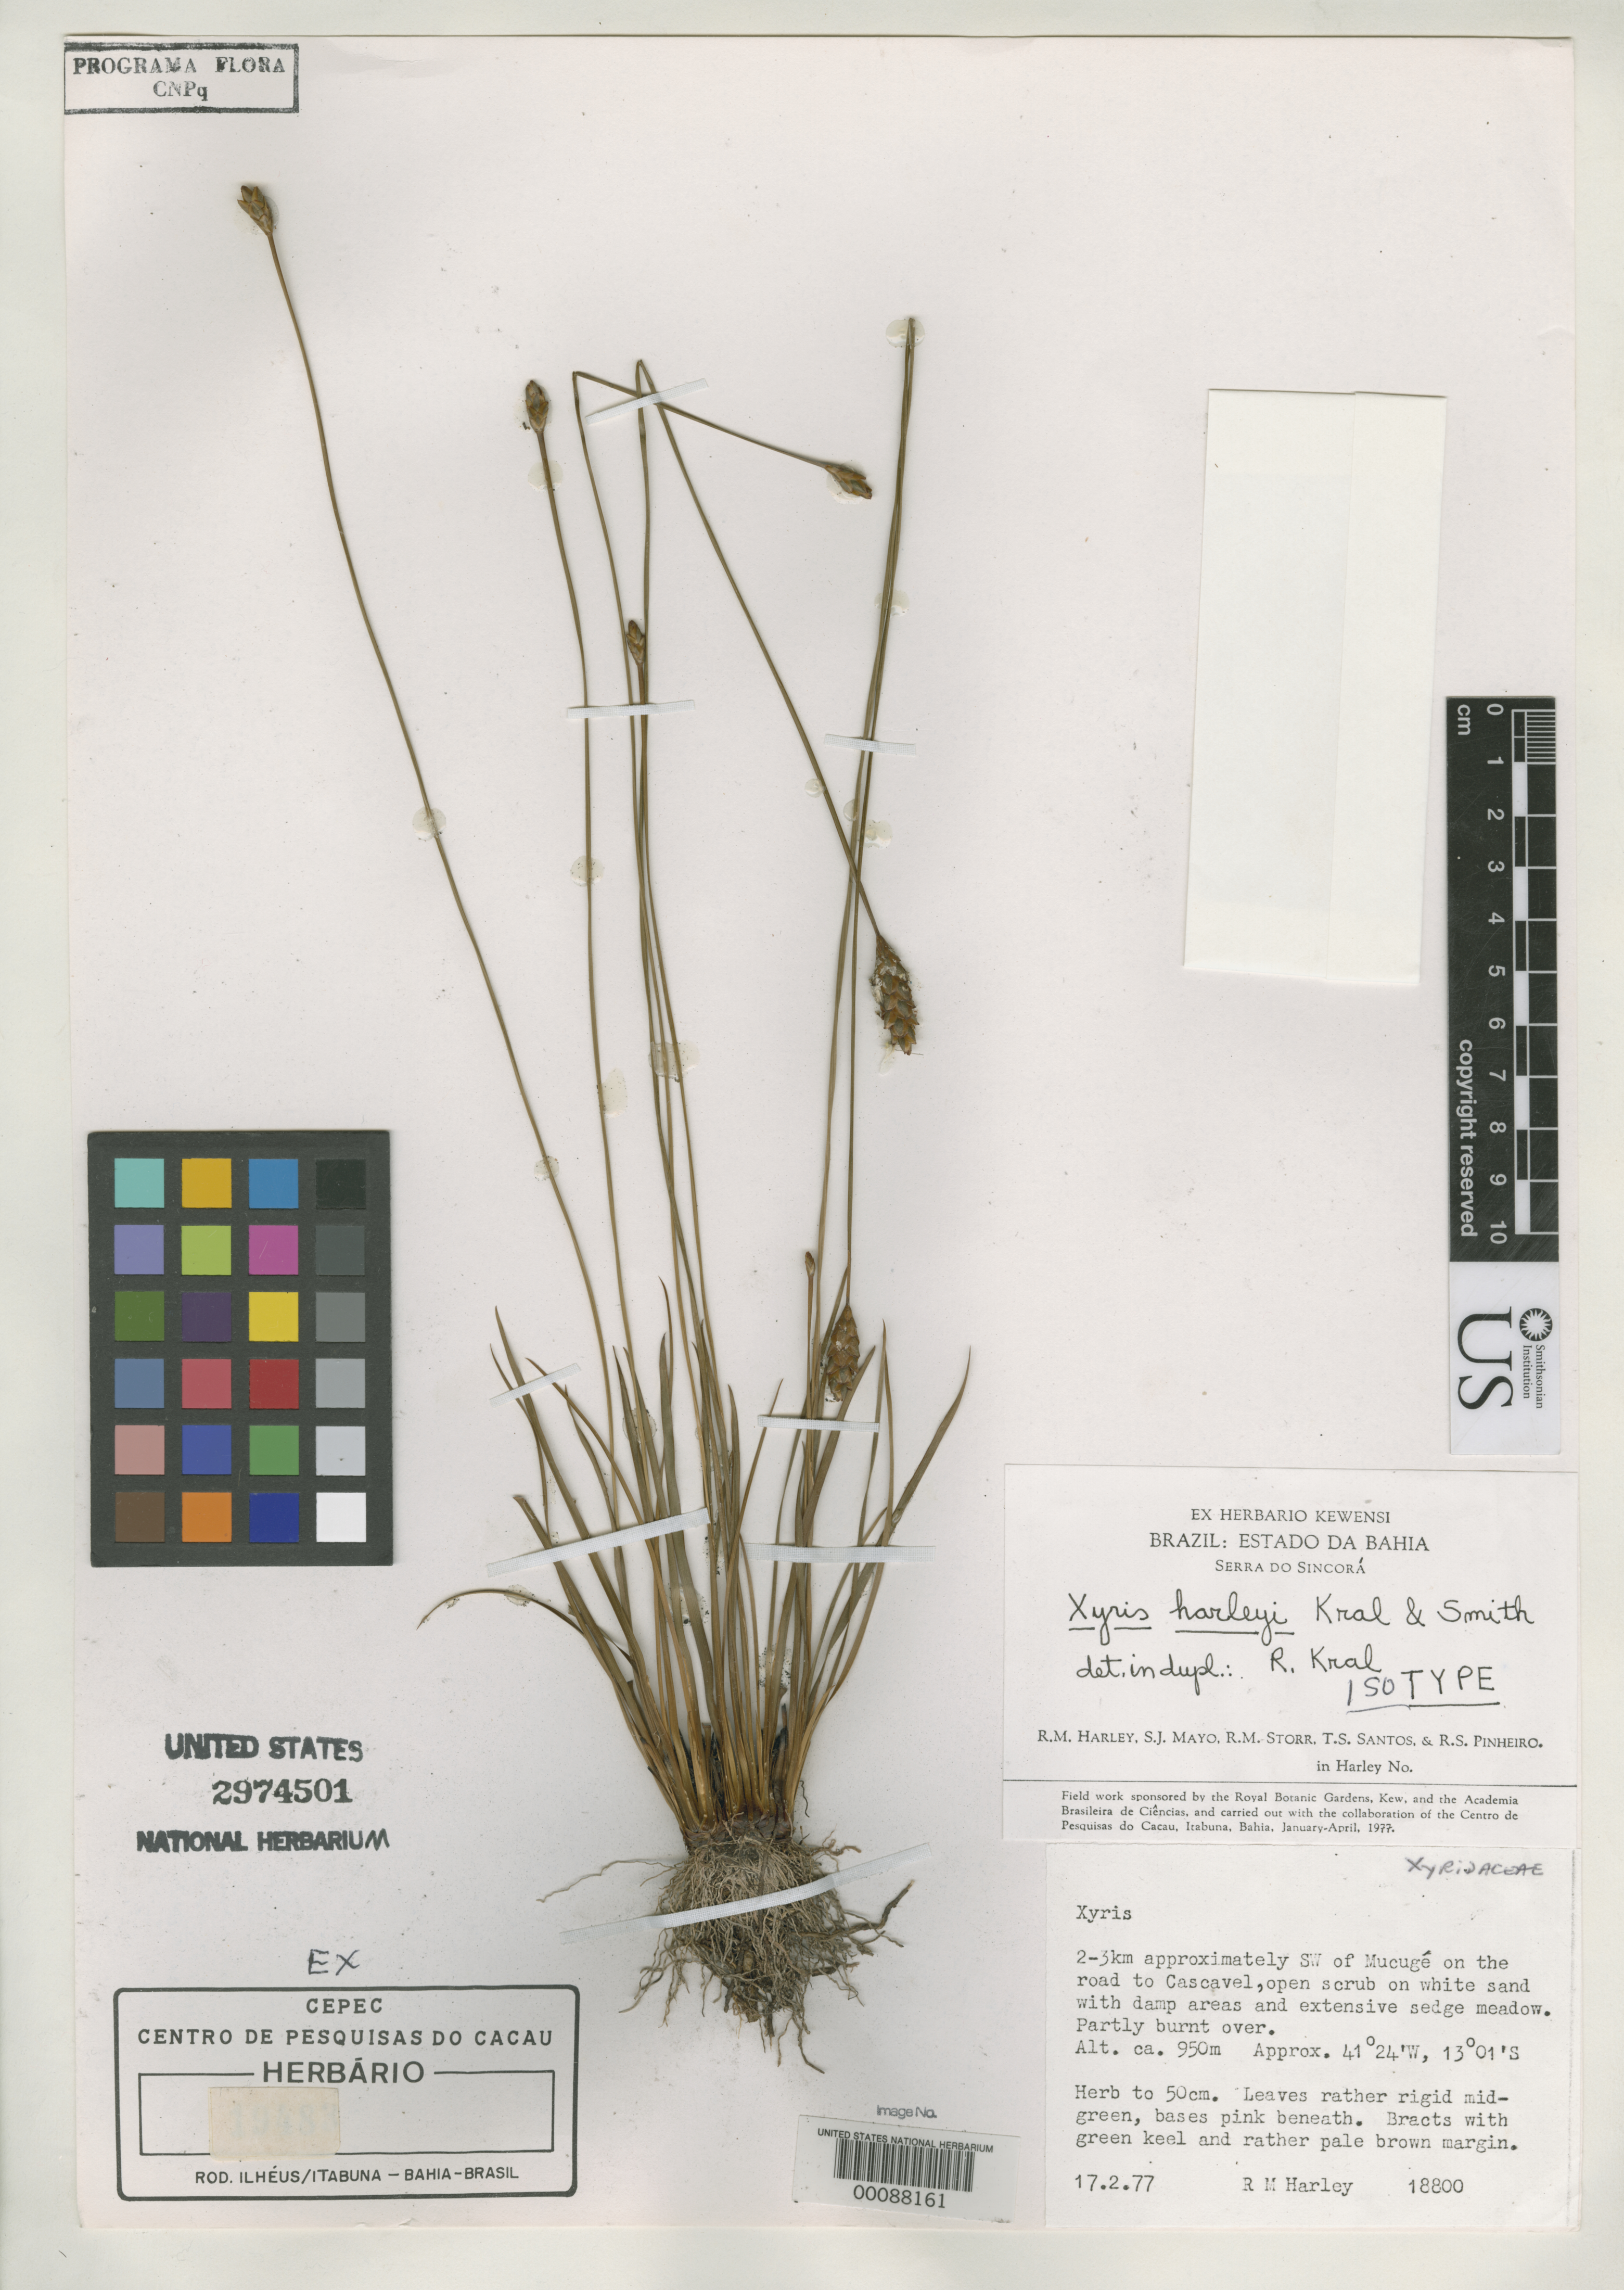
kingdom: Plantae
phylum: Tracheophyta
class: Liliopsida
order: Poales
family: Xyridaceae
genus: Xyris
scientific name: Xyris harleyi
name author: Kral & L.B. Sm.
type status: Isotype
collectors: R. M. Harley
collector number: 18800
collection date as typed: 17 Feb 1977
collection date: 1977-02-17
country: Brazil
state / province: Bahia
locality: SW of Mucuge on the road to Cascavel.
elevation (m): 950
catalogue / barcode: US 2974501